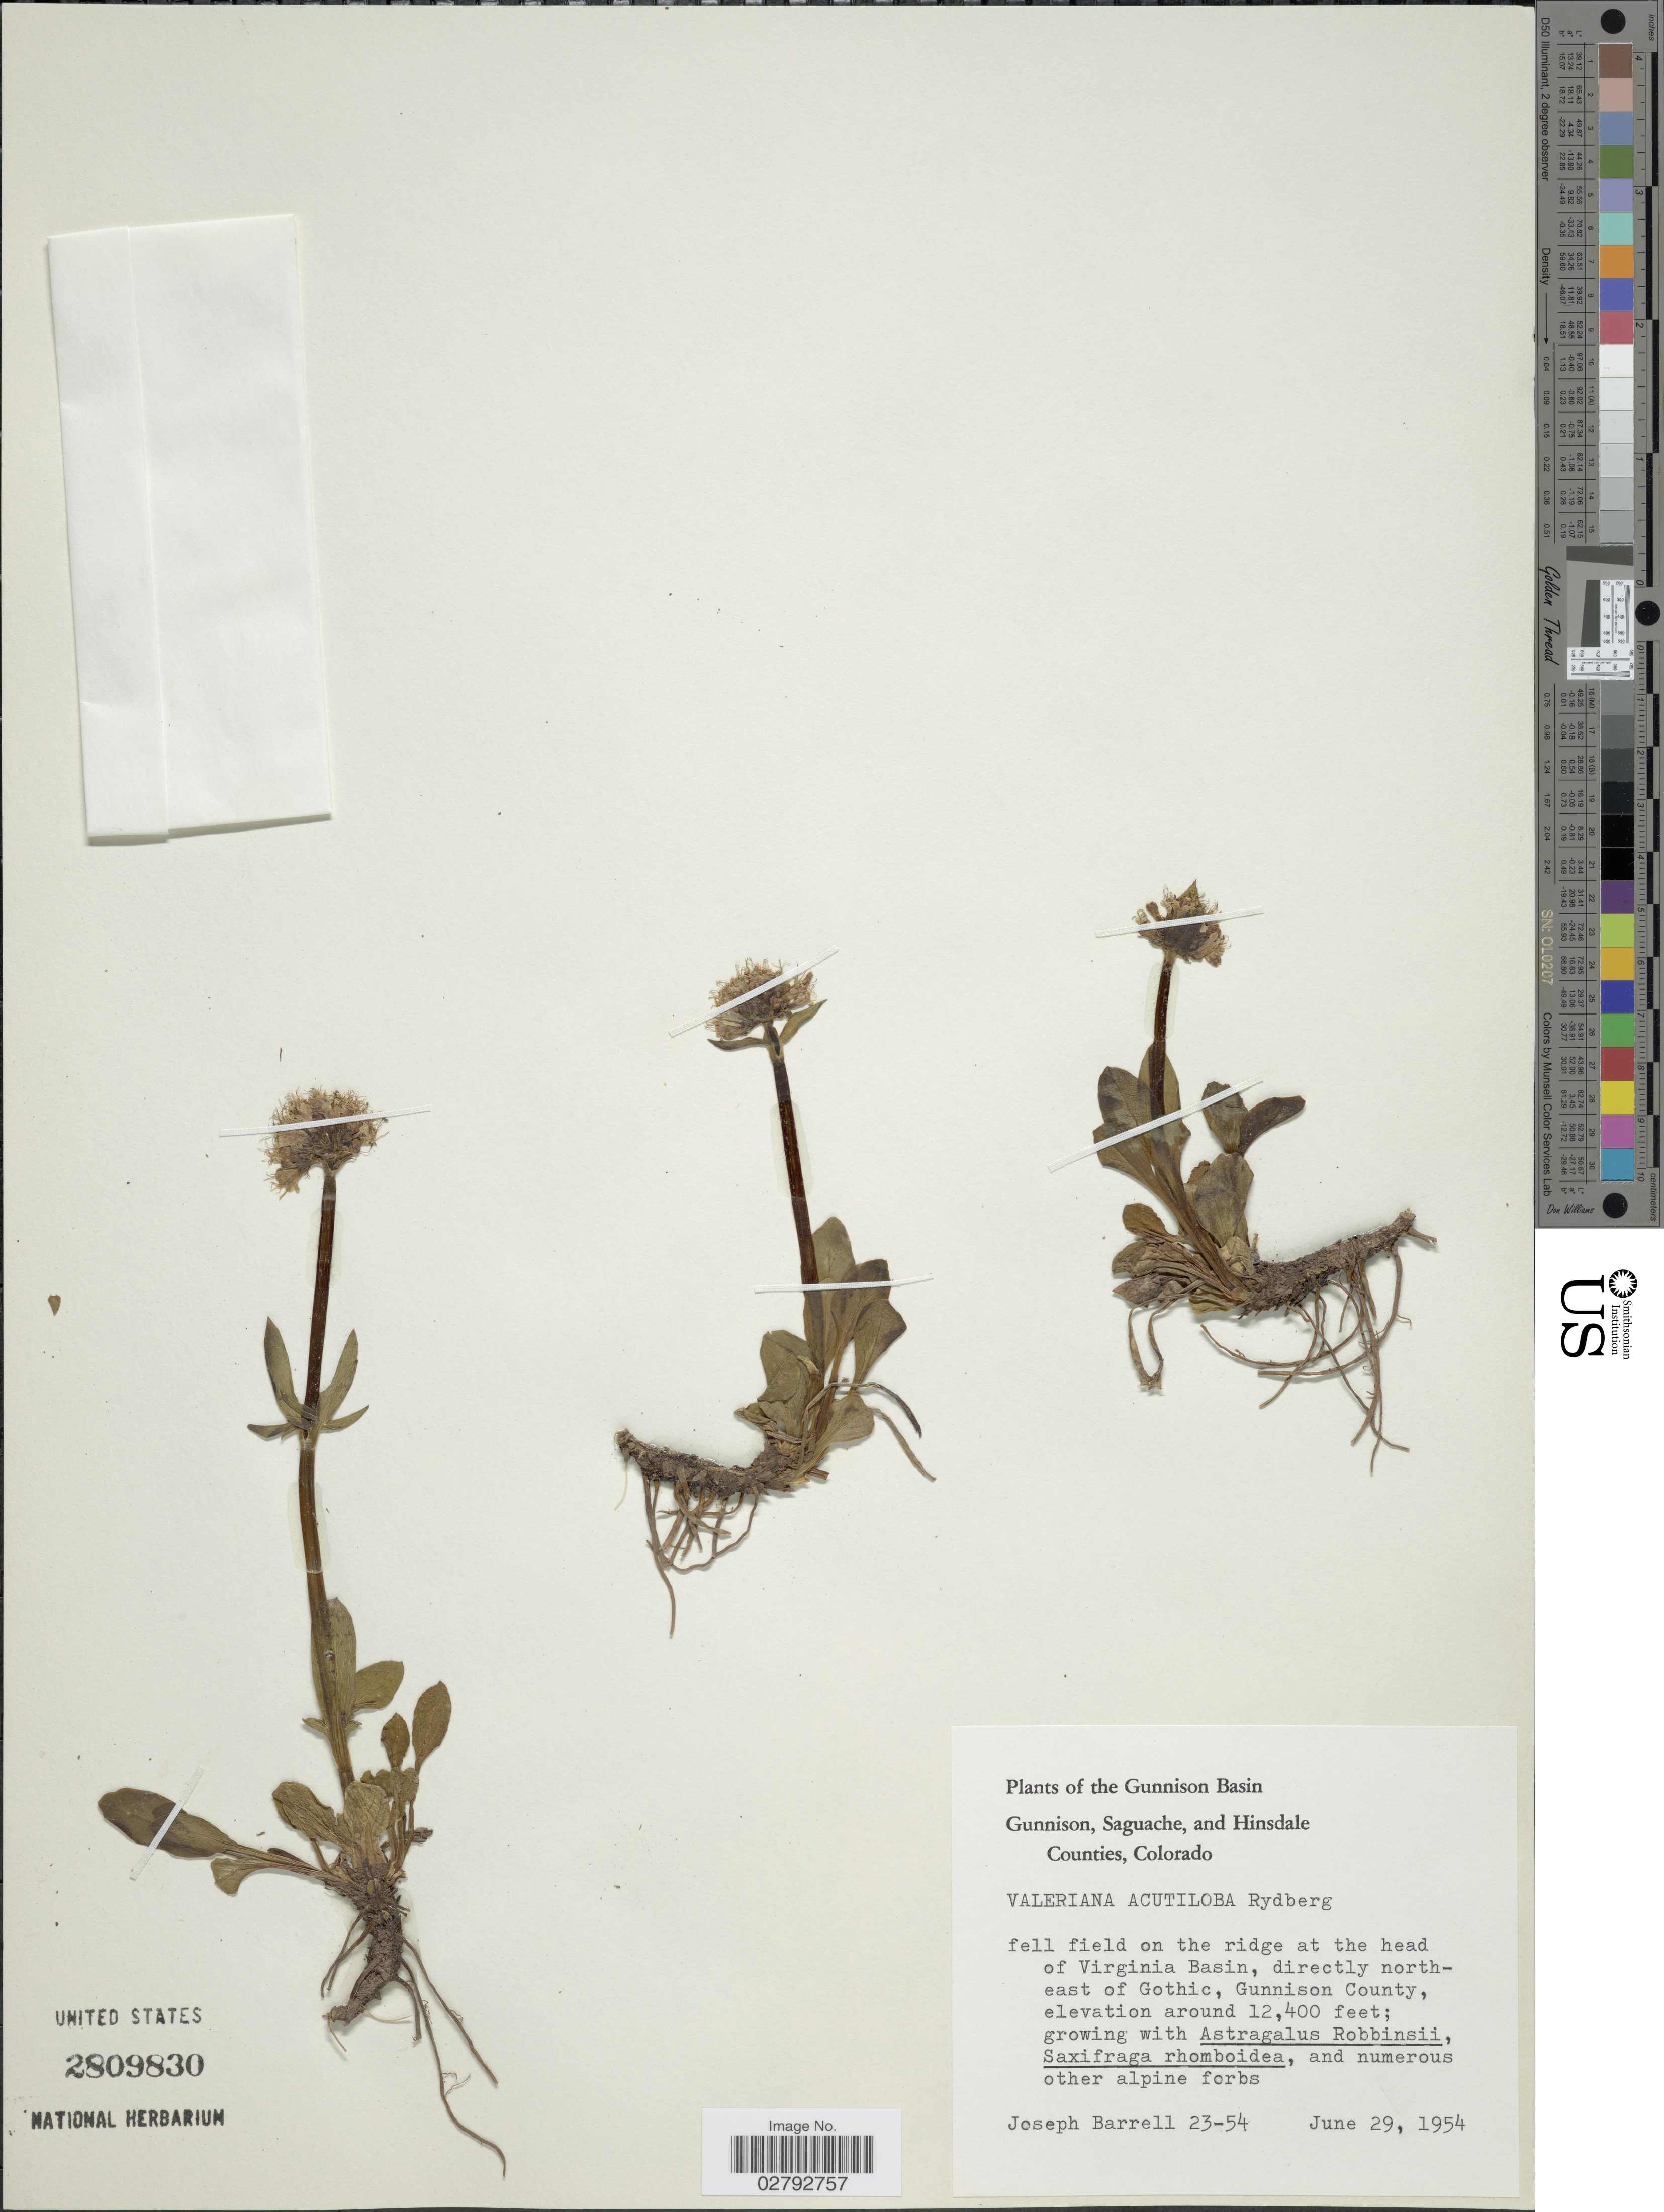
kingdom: Plantae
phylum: Tracheophyta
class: Magnoliopsida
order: Dipsacales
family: Caprifoliaceae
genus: Valeriana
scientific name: Valeriana arizonica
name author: A. Gray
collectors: J. Barrell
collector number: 23-54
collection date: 1954-06-29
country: United States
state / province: Colorado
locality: Gunnison Basin. Gunnison, Saguache, and Hinsdale Counties. Fell field on the ridge at the head of Virginia Basin, directly north-east of Gothic, Gunnison County.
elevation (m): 3780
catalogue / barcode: US 2809830